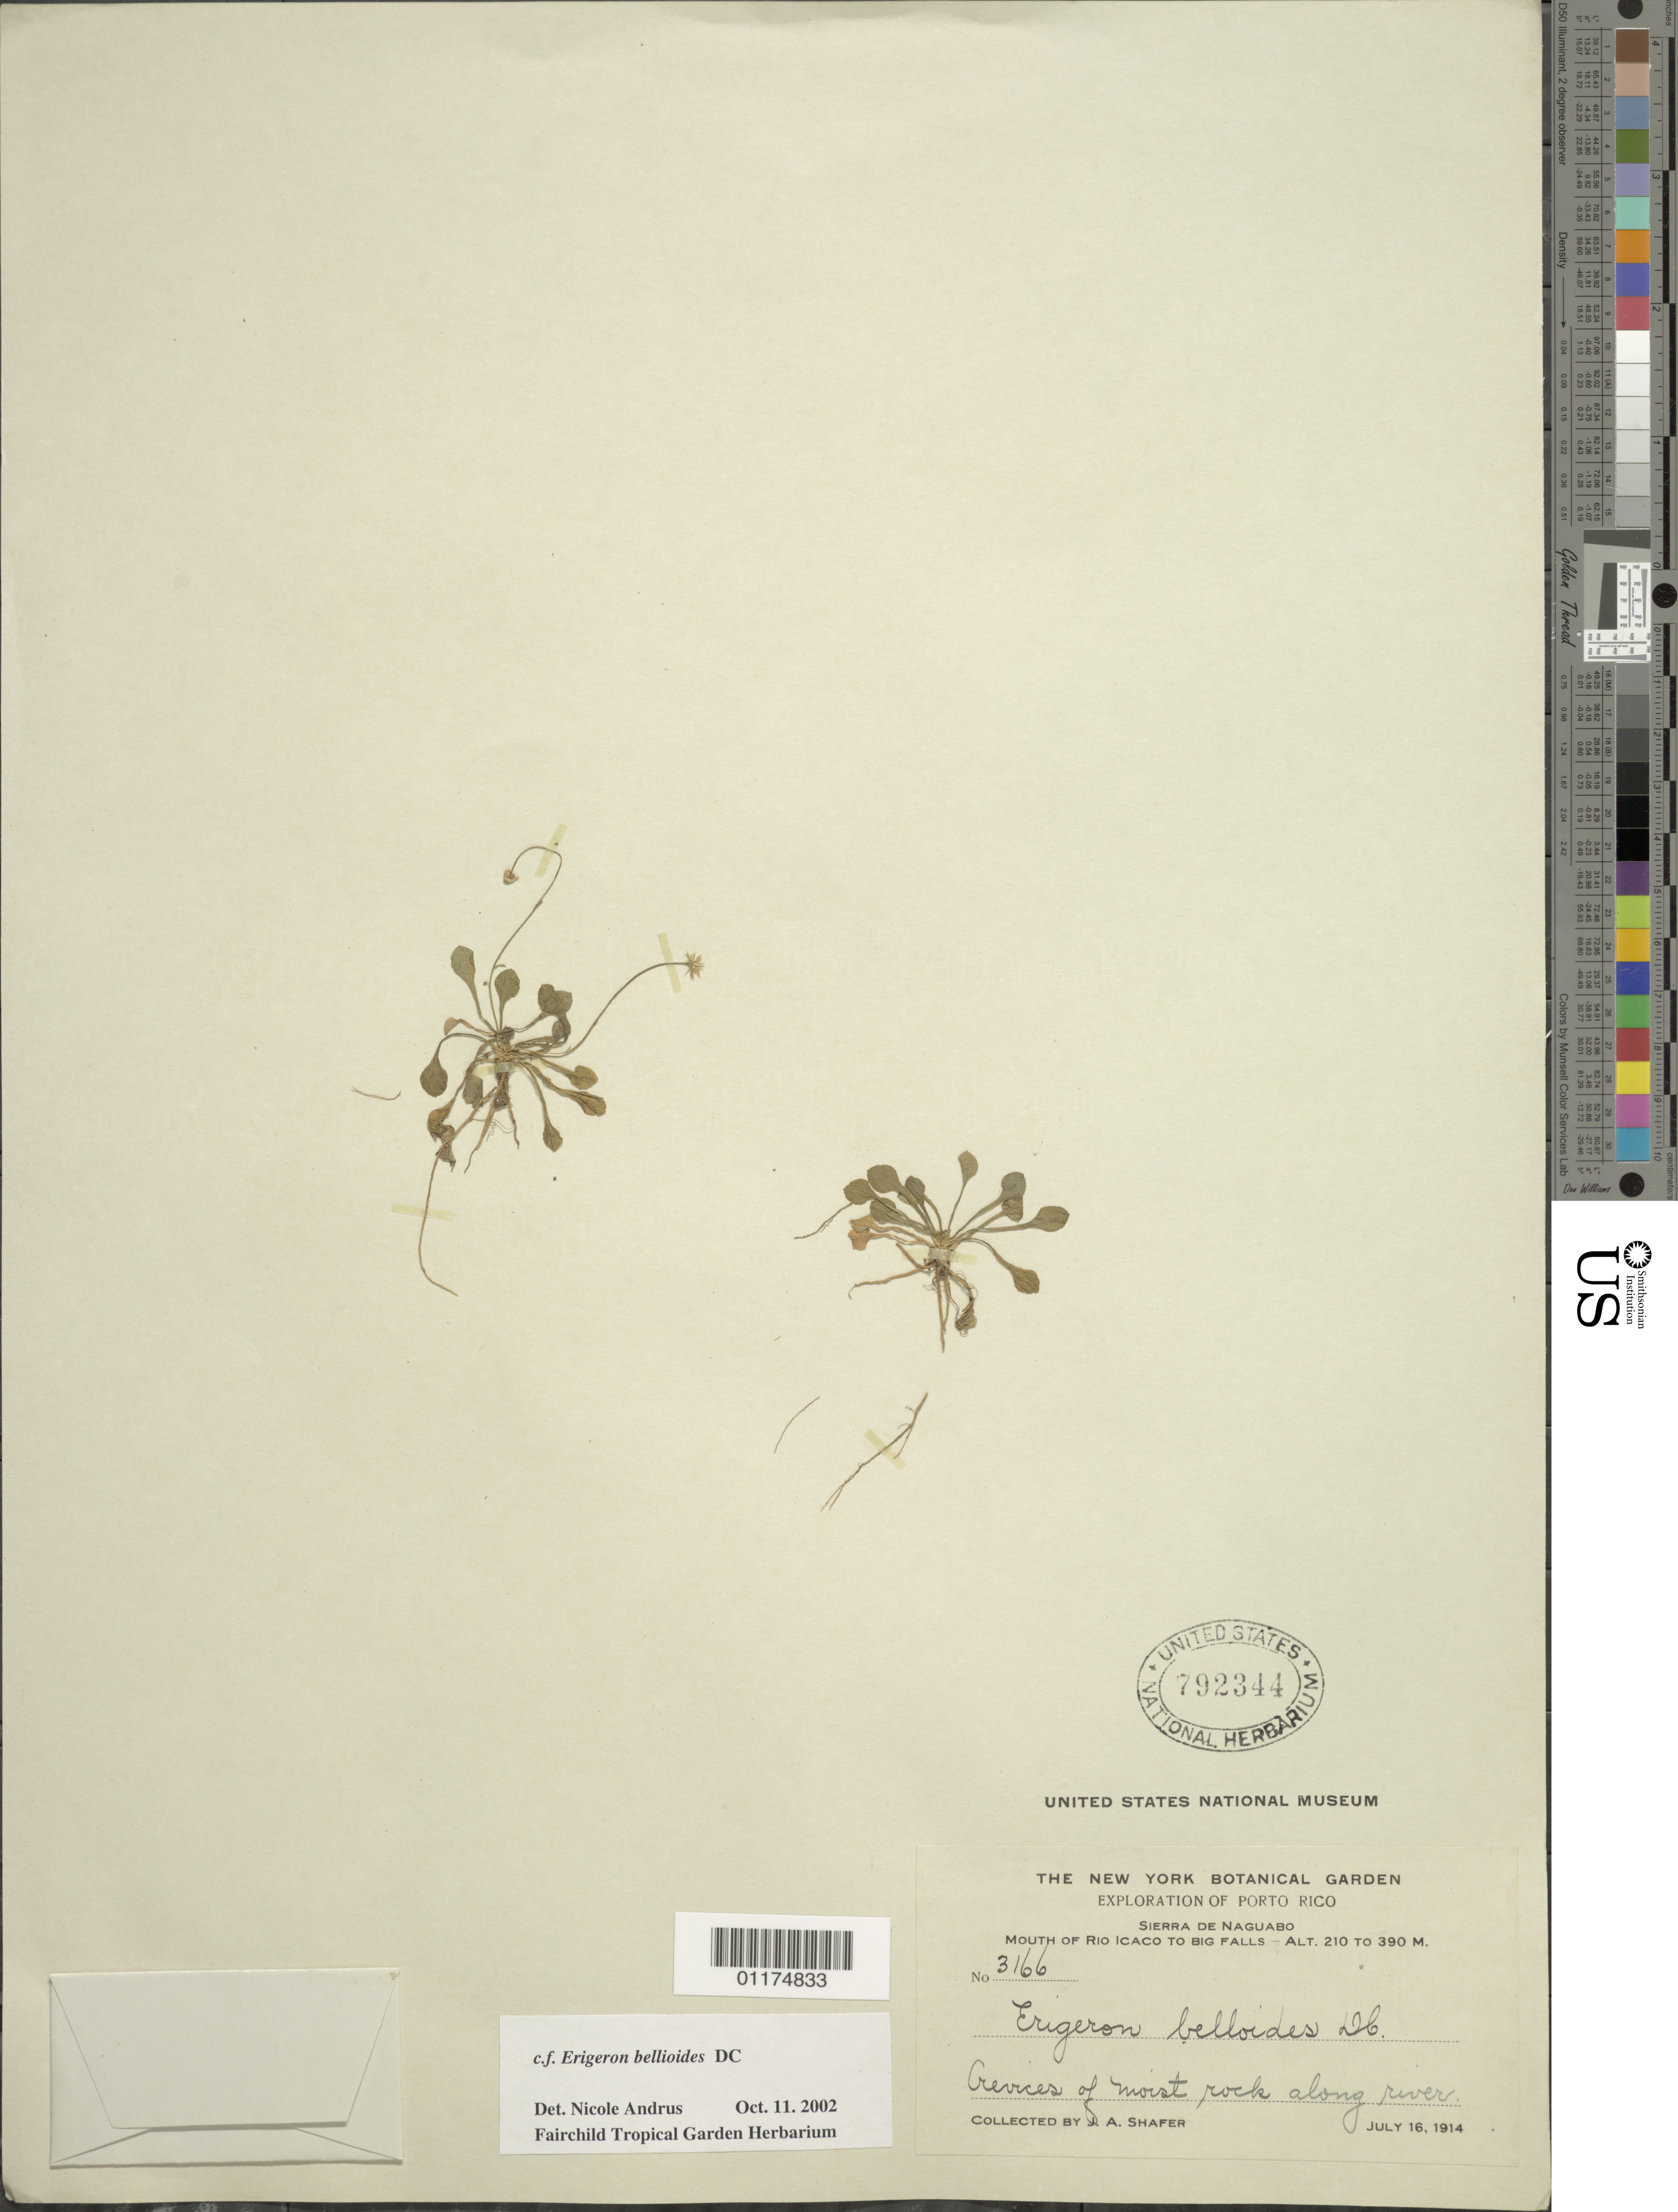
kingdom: Plantae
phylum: Tracheophyta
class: Magnoliopsida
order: Asterales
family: Asteraceae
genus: Erigeron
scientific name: Erigeron bellioides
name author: DC.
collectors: J. A. Shafer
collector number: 3166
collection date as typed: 16 Jul 1914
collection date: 1914-07-16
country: Puerto Rico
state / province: Naguabo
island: Puerto Rico I.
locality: Sierra de Naguabo, Mouth of Rio Icaco to Big Falls.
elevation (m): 210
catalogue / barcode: US 792344